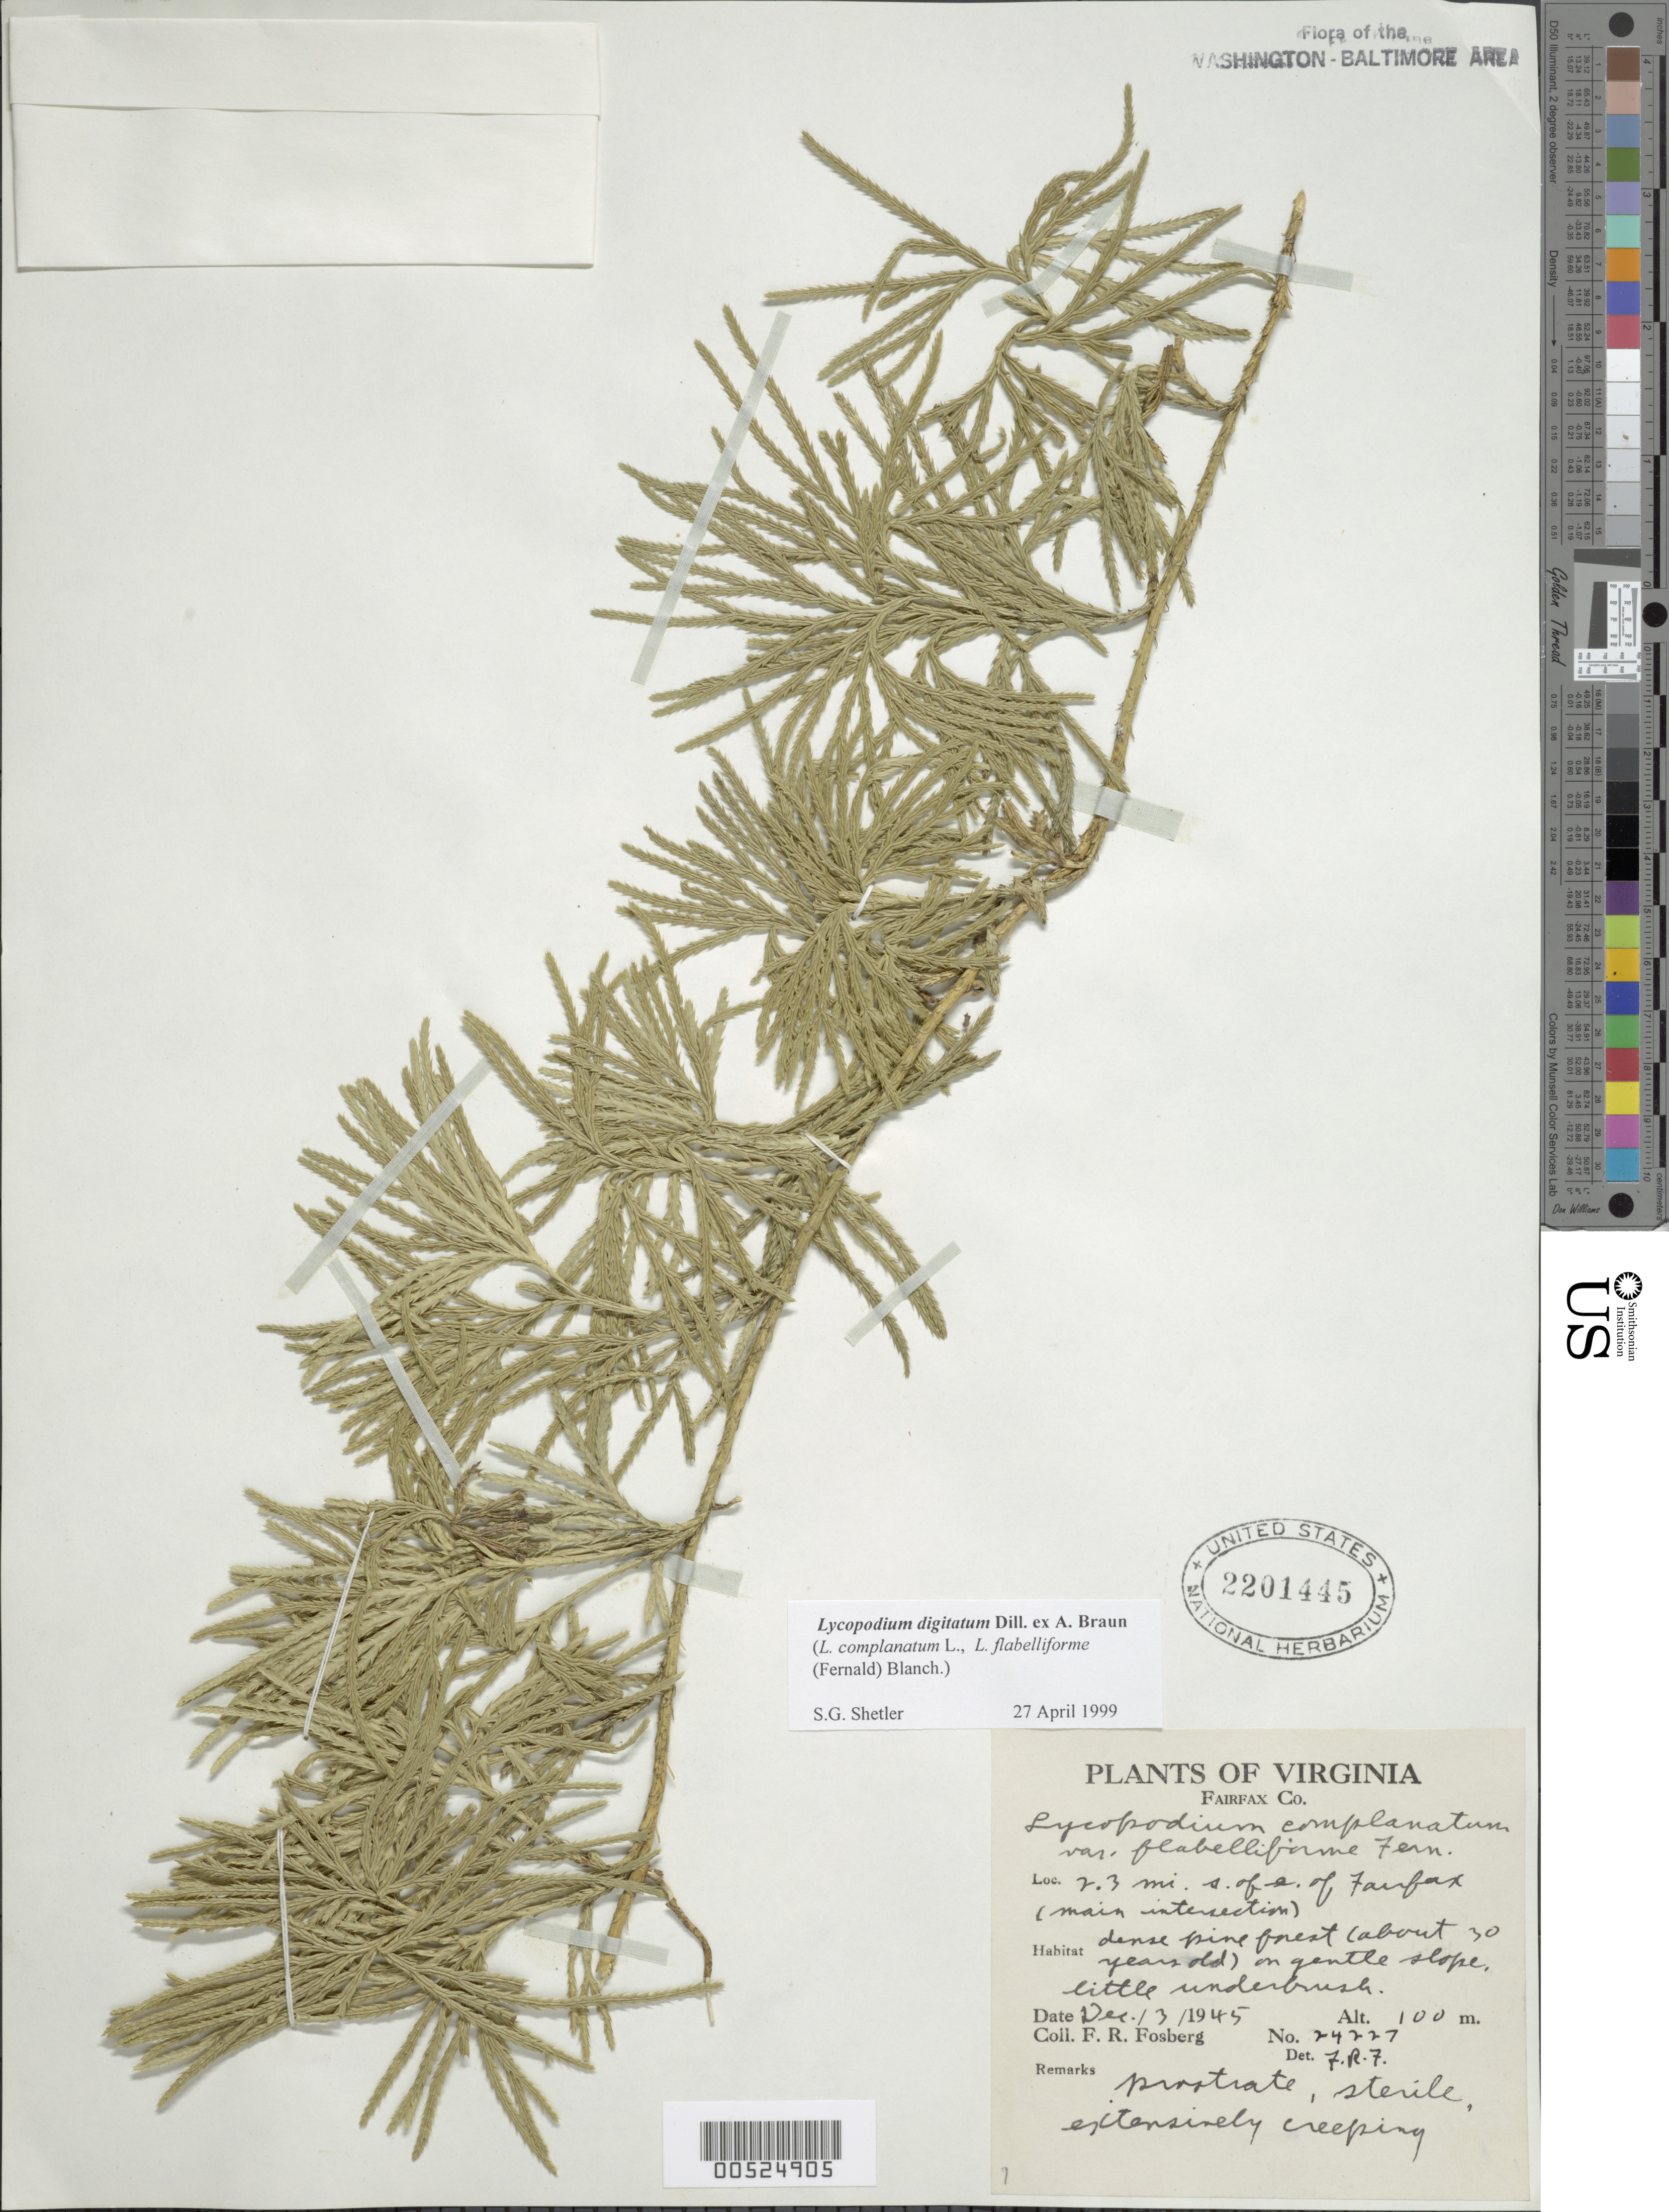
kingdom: Plantae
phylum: Tracheophyta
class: Lycopodiopsida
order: Lycopodiales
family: Lycopodiaceae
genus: Diphasiastrum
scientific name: Diphasiastrum digitatum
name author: (Dill. ex A. Braun) Holub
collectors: F. R. Fosberg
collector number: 242274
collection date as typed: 03 Dec 1945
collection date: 1945-12-03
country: United States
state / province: Virginia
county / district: Fairfax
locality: Fairfax, 2.3 mi. SE Of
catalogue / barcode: US 2201445